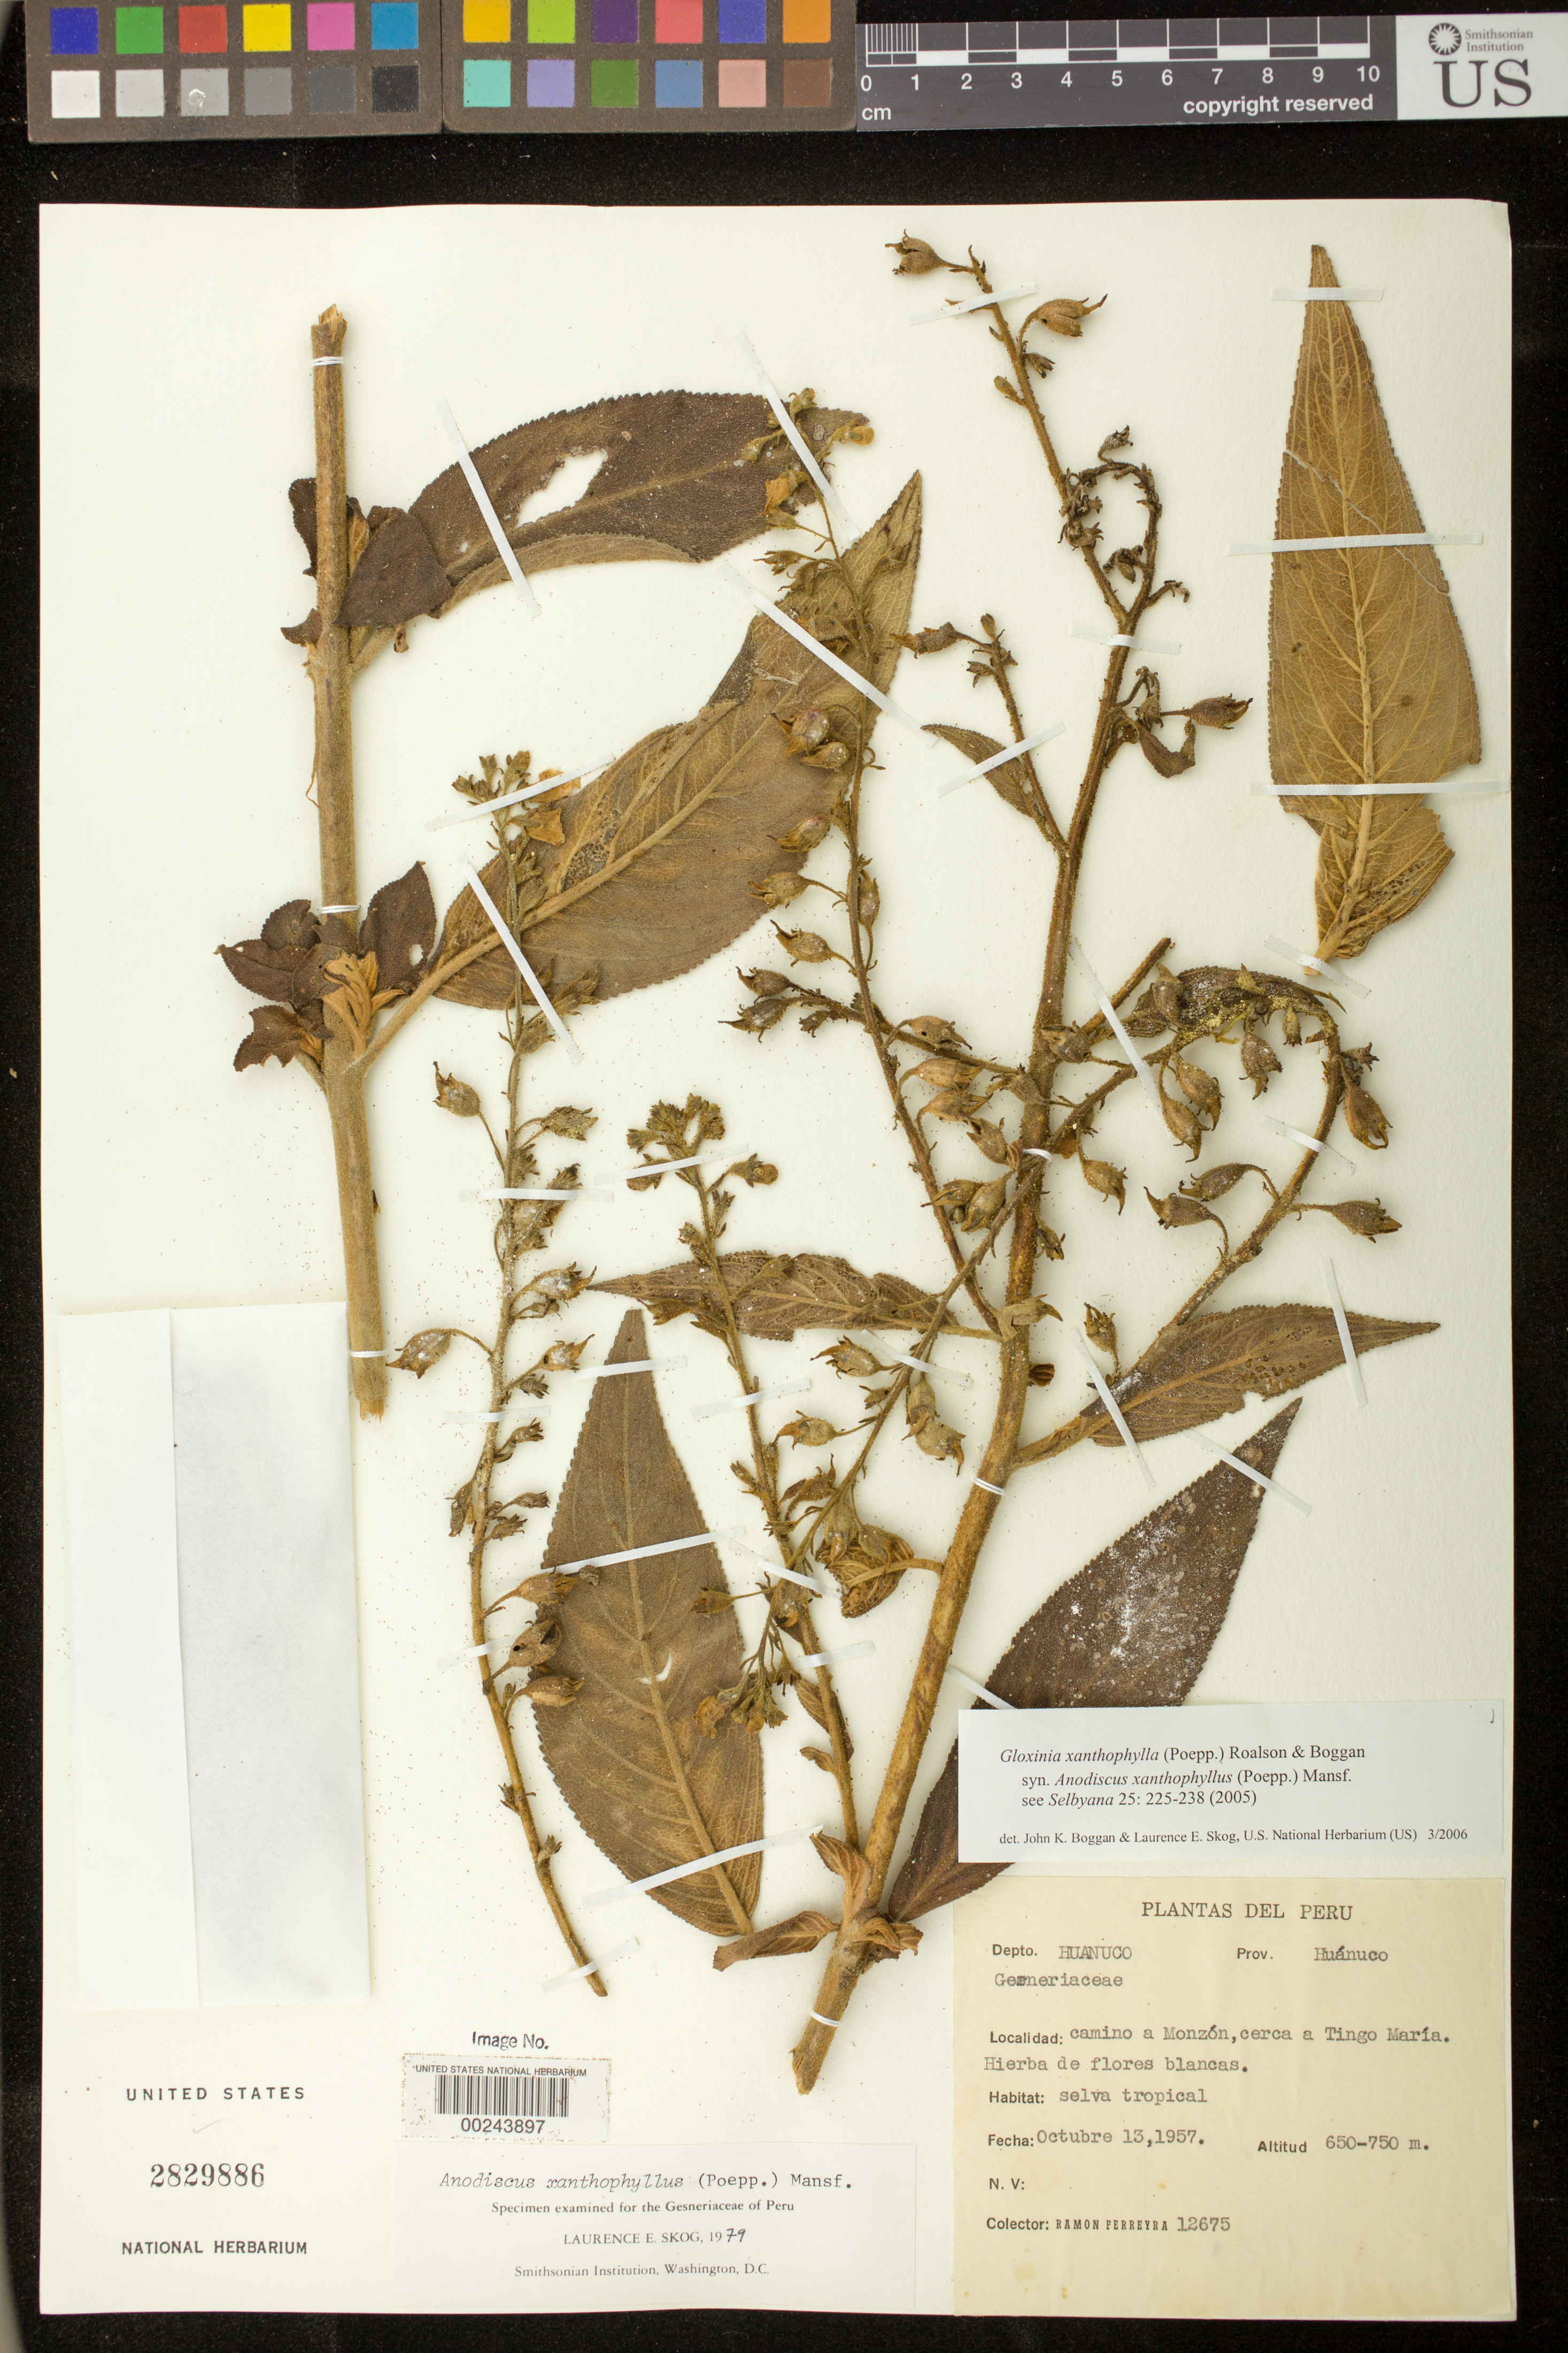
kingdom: Plantae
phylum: Tracheophyta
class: Magnoliopsida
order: Lamiales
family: Gesneriaceae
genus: Gloxinia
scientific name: Gloxinia xanthophylla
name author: (Poepp.) Roalson & Boggan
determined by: Boggan, J. K.; Skog, L. E.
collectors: R. A. Ferreyra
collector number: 12675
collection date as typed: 13 Oct 1957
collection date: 1957-10-13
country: Peru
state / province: Huánuco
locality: Road to Monzon, near Tingo Maria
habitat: Tropical forest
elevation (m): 650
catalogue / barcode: US 2829886